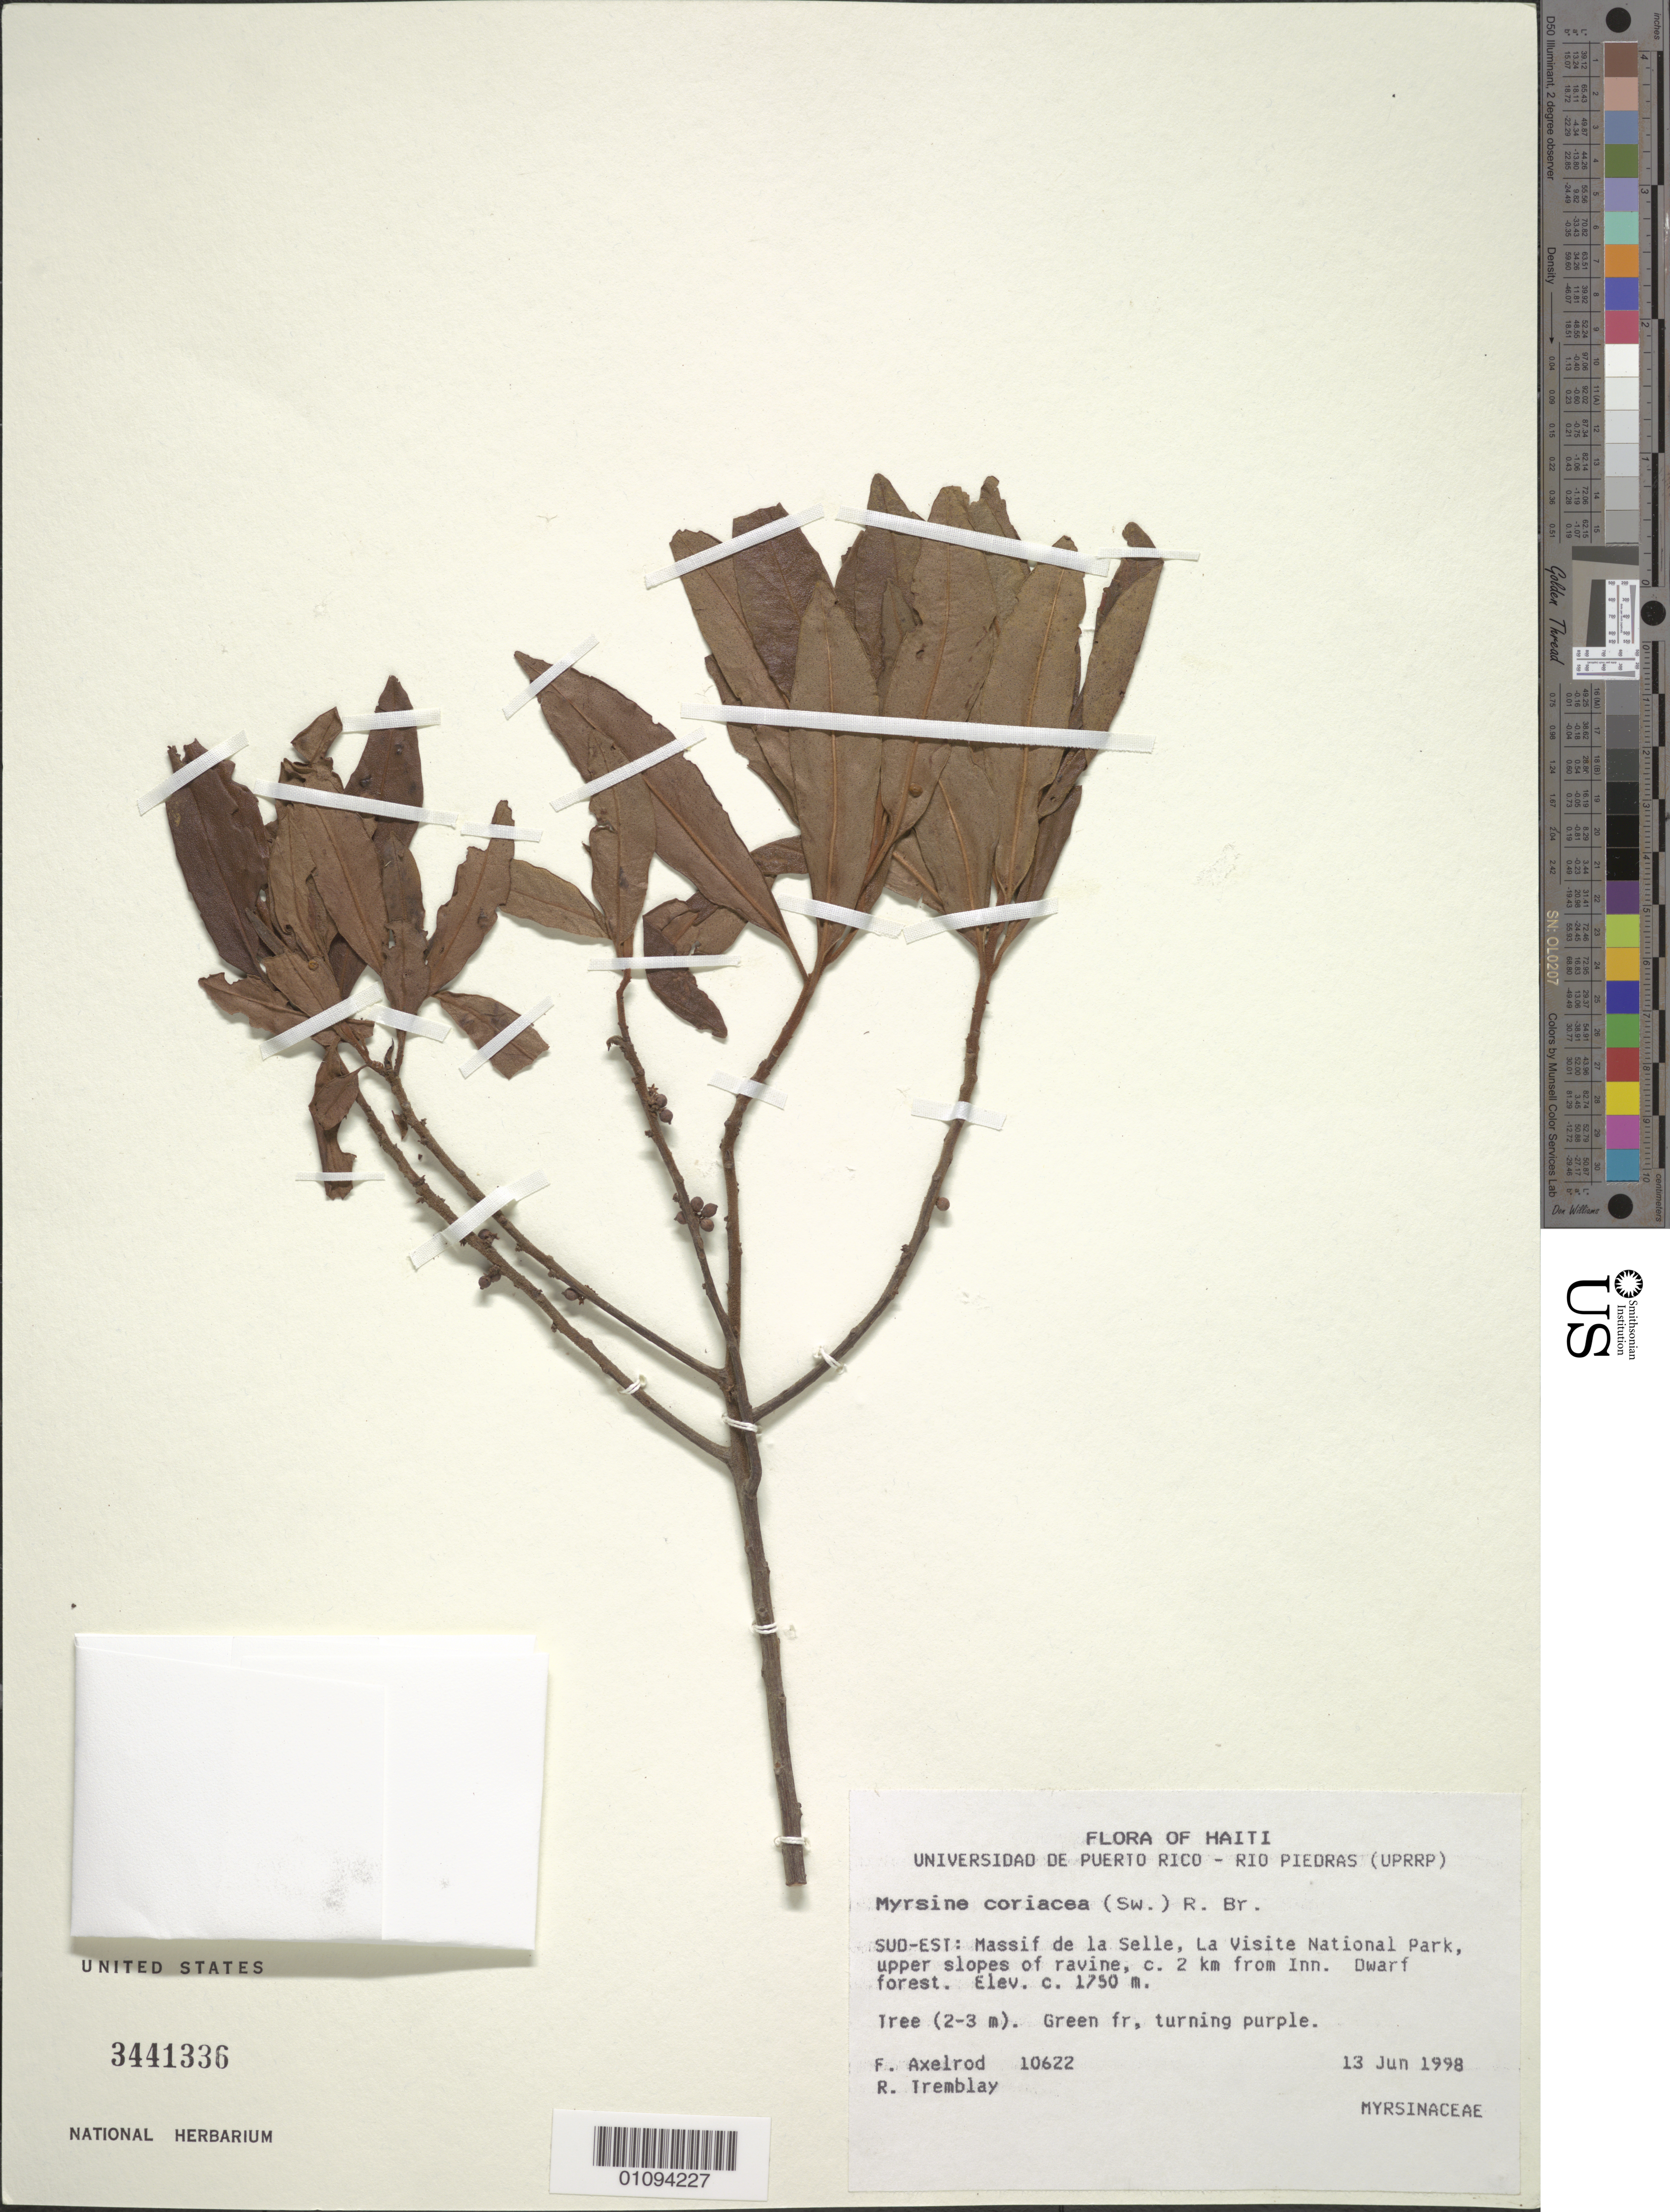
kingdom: Plantae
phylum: Tracheophyta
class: Magnoliopsida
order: Ericales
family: Primulaceae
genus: Ardisia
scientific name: Ardisia obovata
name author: Desv. ex Ham.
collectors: F. S. Axelrod & R. L. Tremblay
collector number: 10622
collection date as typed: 13 Jun 1998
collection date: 1998-06-13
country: Haiti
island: Hispaniola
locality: SE, Massif de la Selle, La Visite National Park, Dwarf forest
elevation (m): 1750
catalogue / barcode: US 3441336